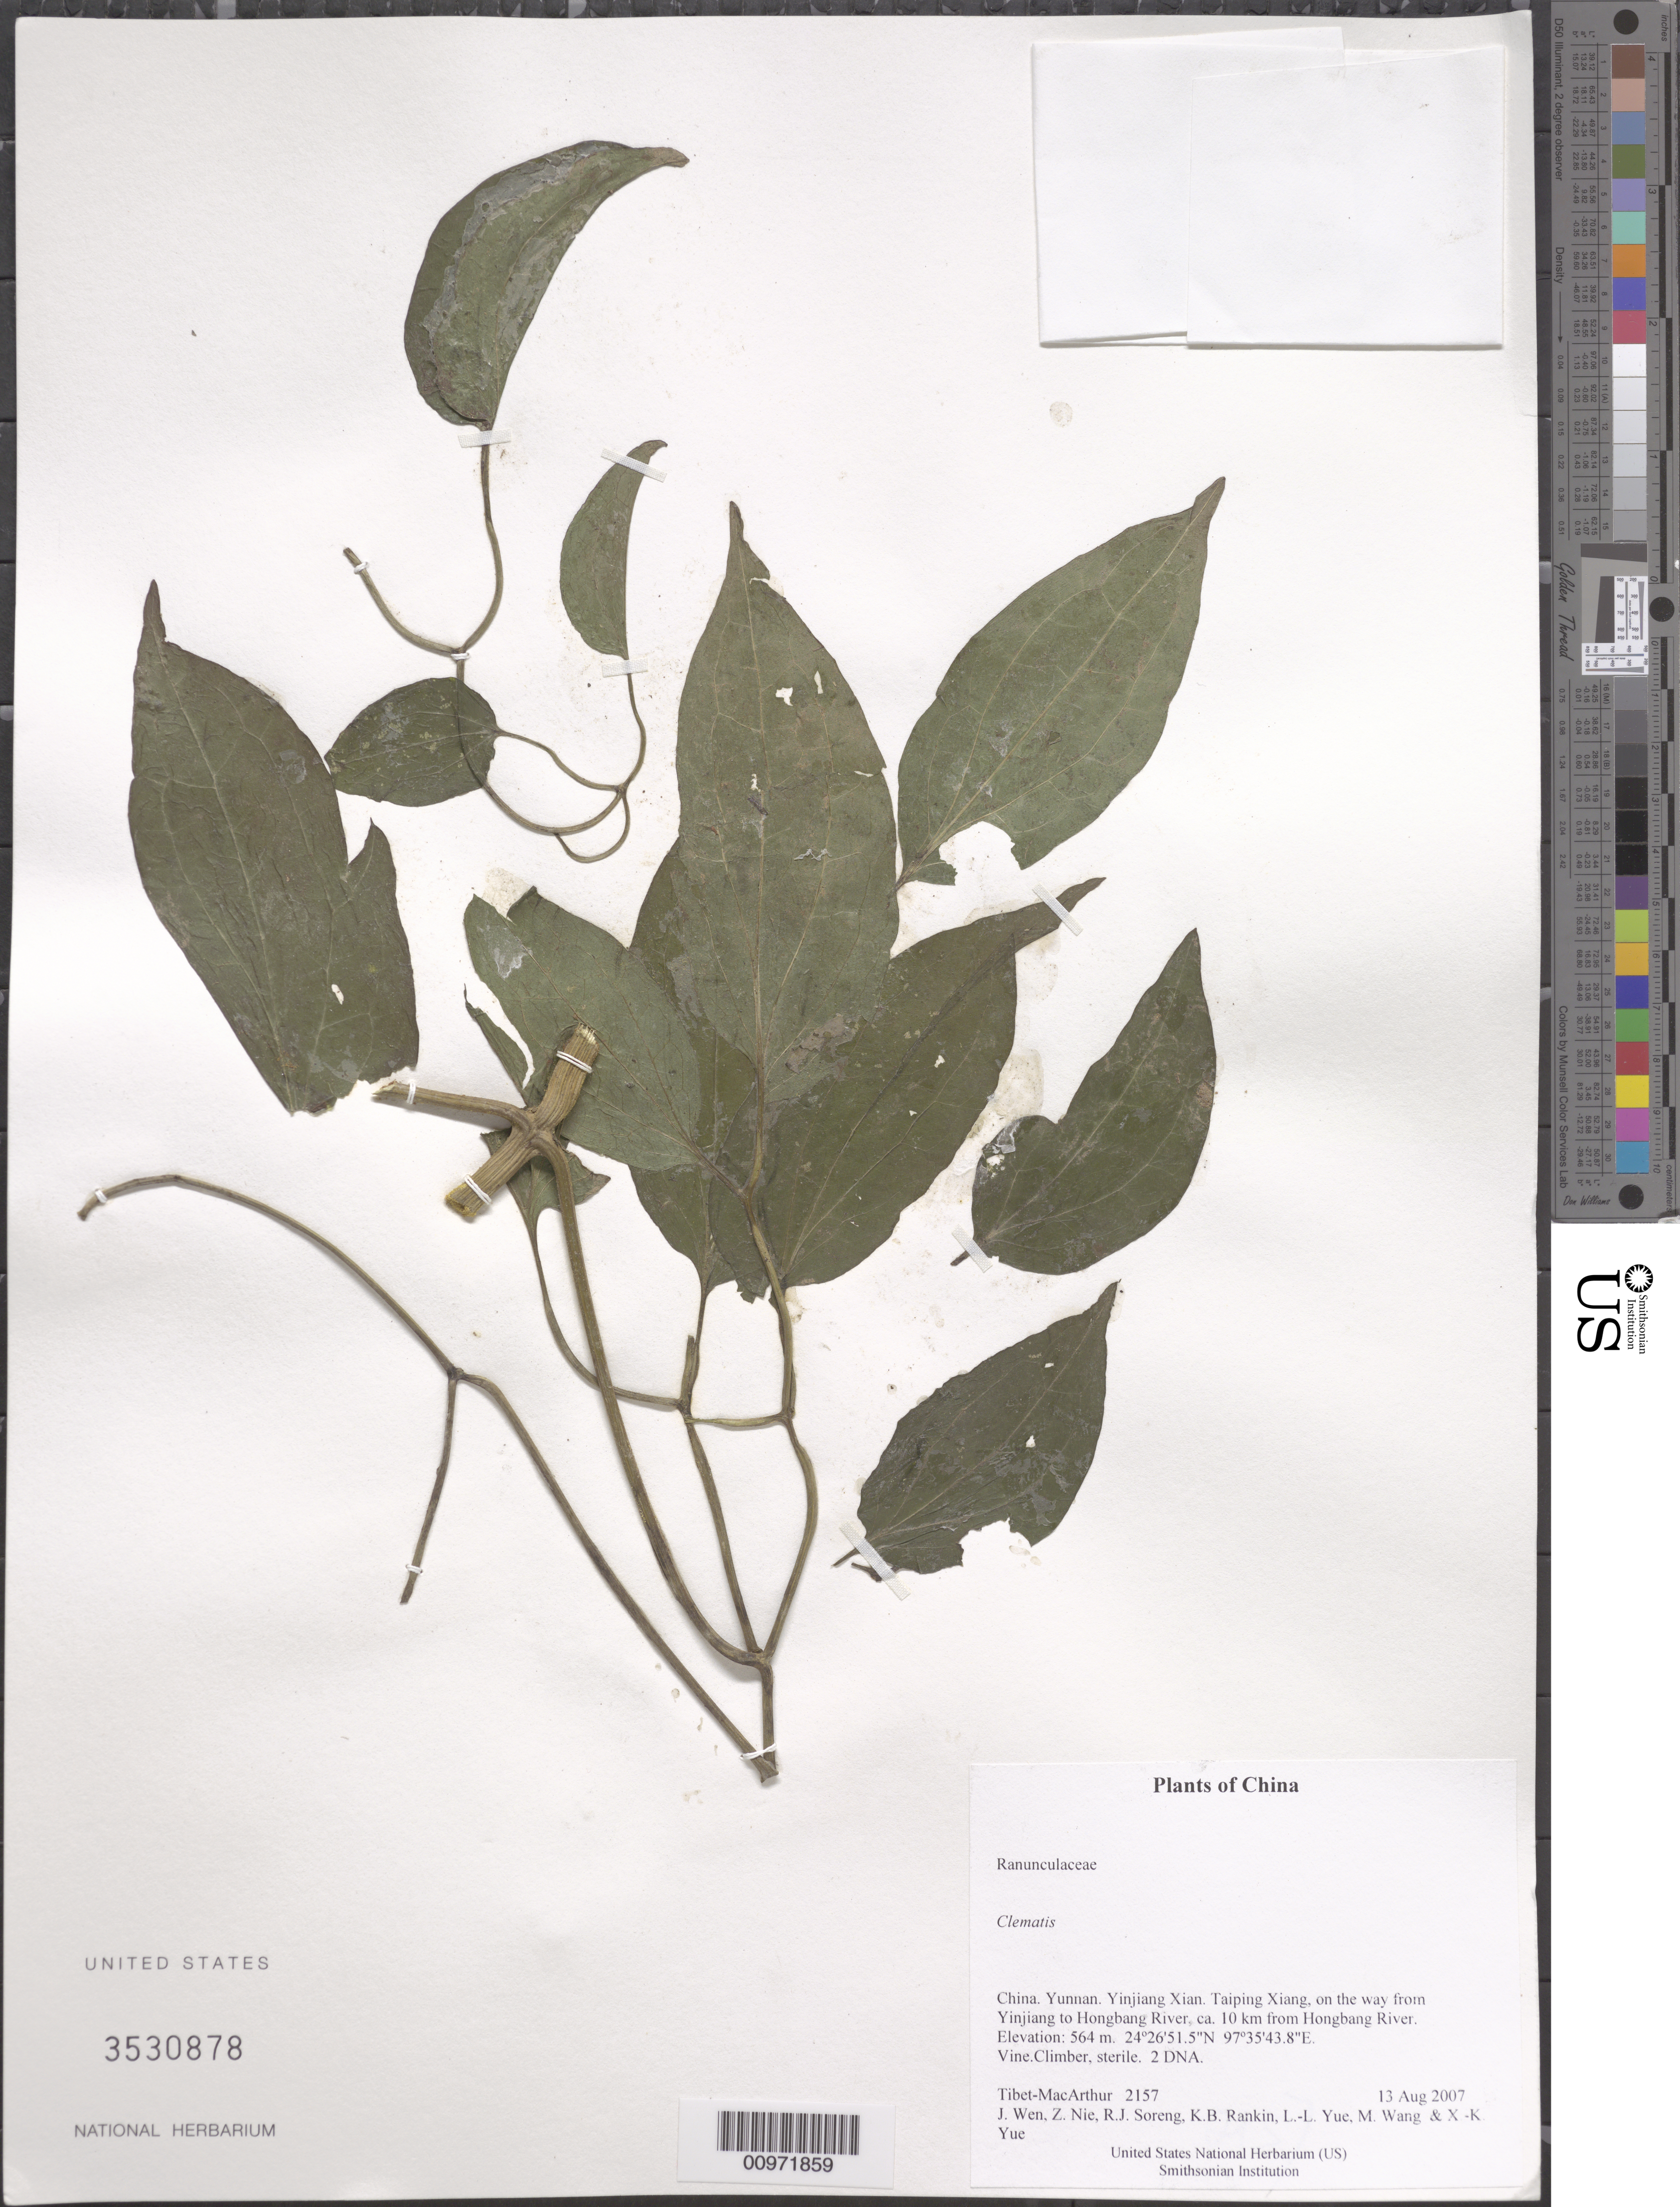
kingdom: Plantae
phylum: Tracheophyta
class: Magnoliopsida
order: Ranunculales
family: Ranunculaceae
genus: Clematis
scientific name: Clematis sp.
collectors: Tibet-MacArthur, J. Wen, Z. Nie, R. J. Soreng, K. Rankin, L. Yue, M. Wang & X. Yue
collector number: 2157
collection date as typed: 13 Aug 2007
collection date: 2007-08-13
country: China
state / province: Yunnan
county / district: Yinjiang Xian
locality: Taiping Xiang, on the way from Yinjiang to Hongbang River, ca. 10 km from Hongbang River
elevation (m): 564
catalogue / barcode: US 3530878